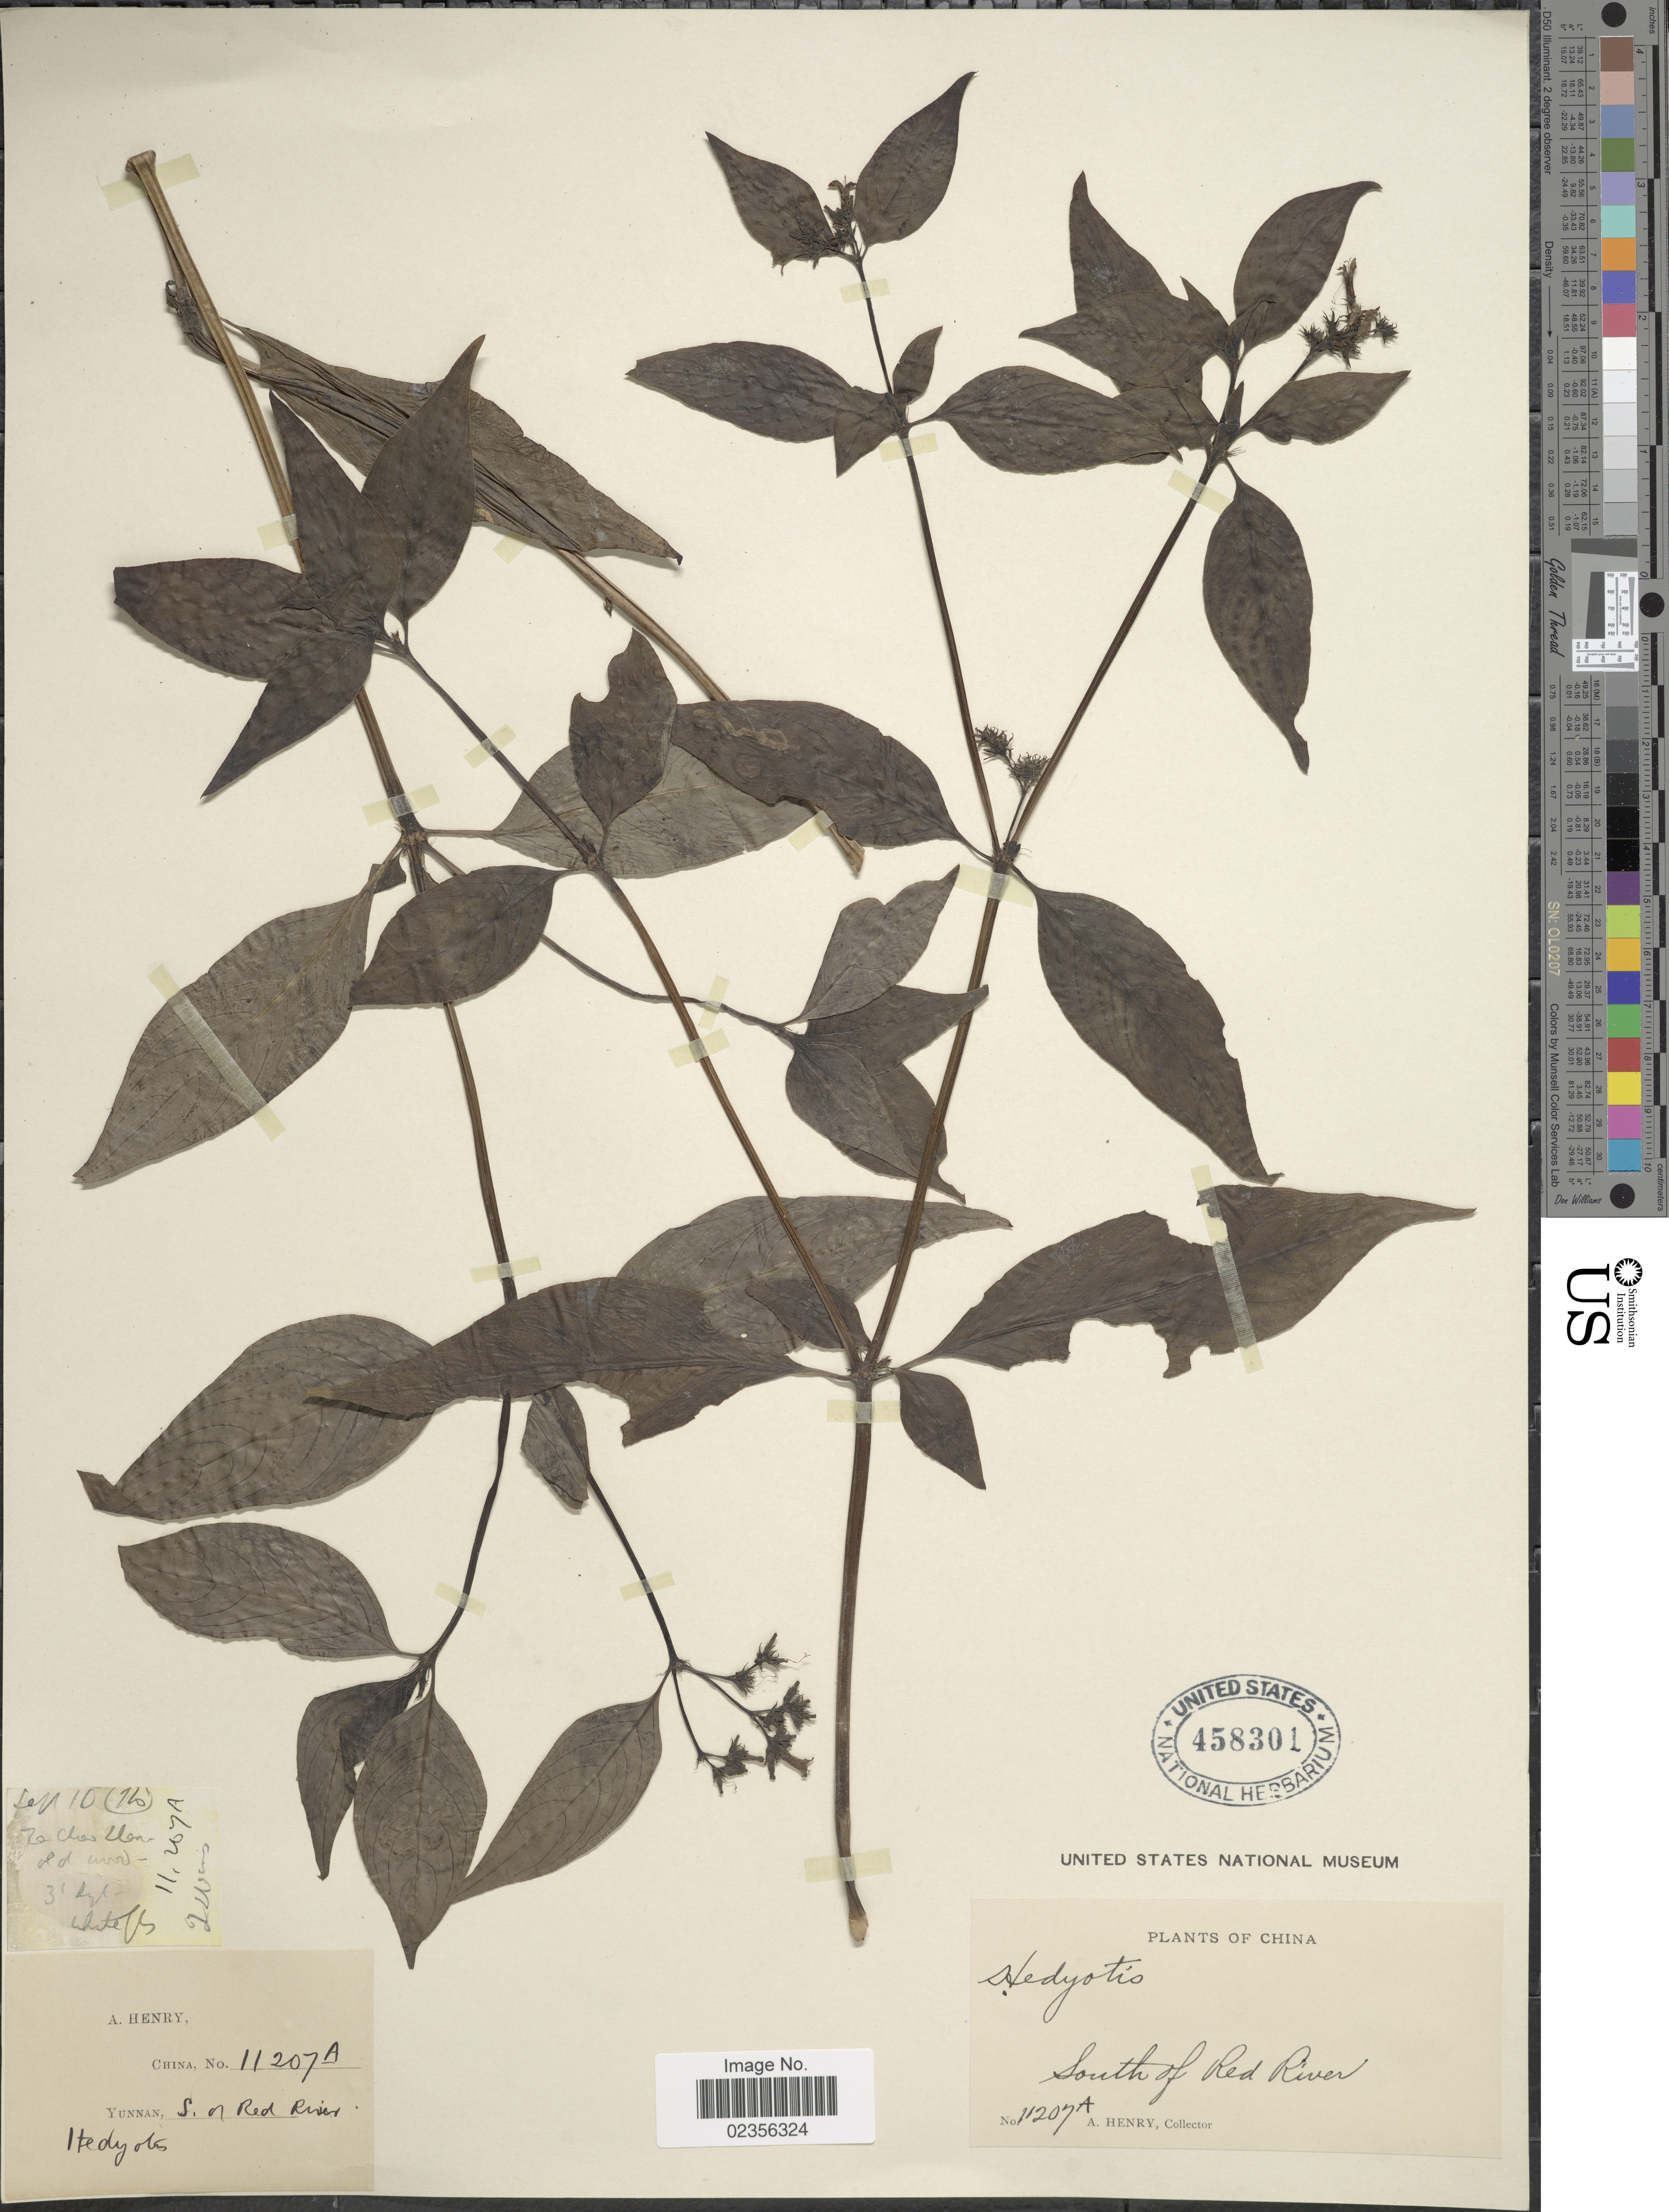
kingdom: Plantae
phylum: Tracheophyta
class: Magnoliopsida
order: Gentianales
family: Rubiaceae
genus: Hedyotis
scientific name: Hedyotis sp.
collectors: A. Henry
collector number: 11207 A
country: China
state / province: Yunnan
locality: Yunnan, China, South of Red River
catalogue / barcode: US 458301